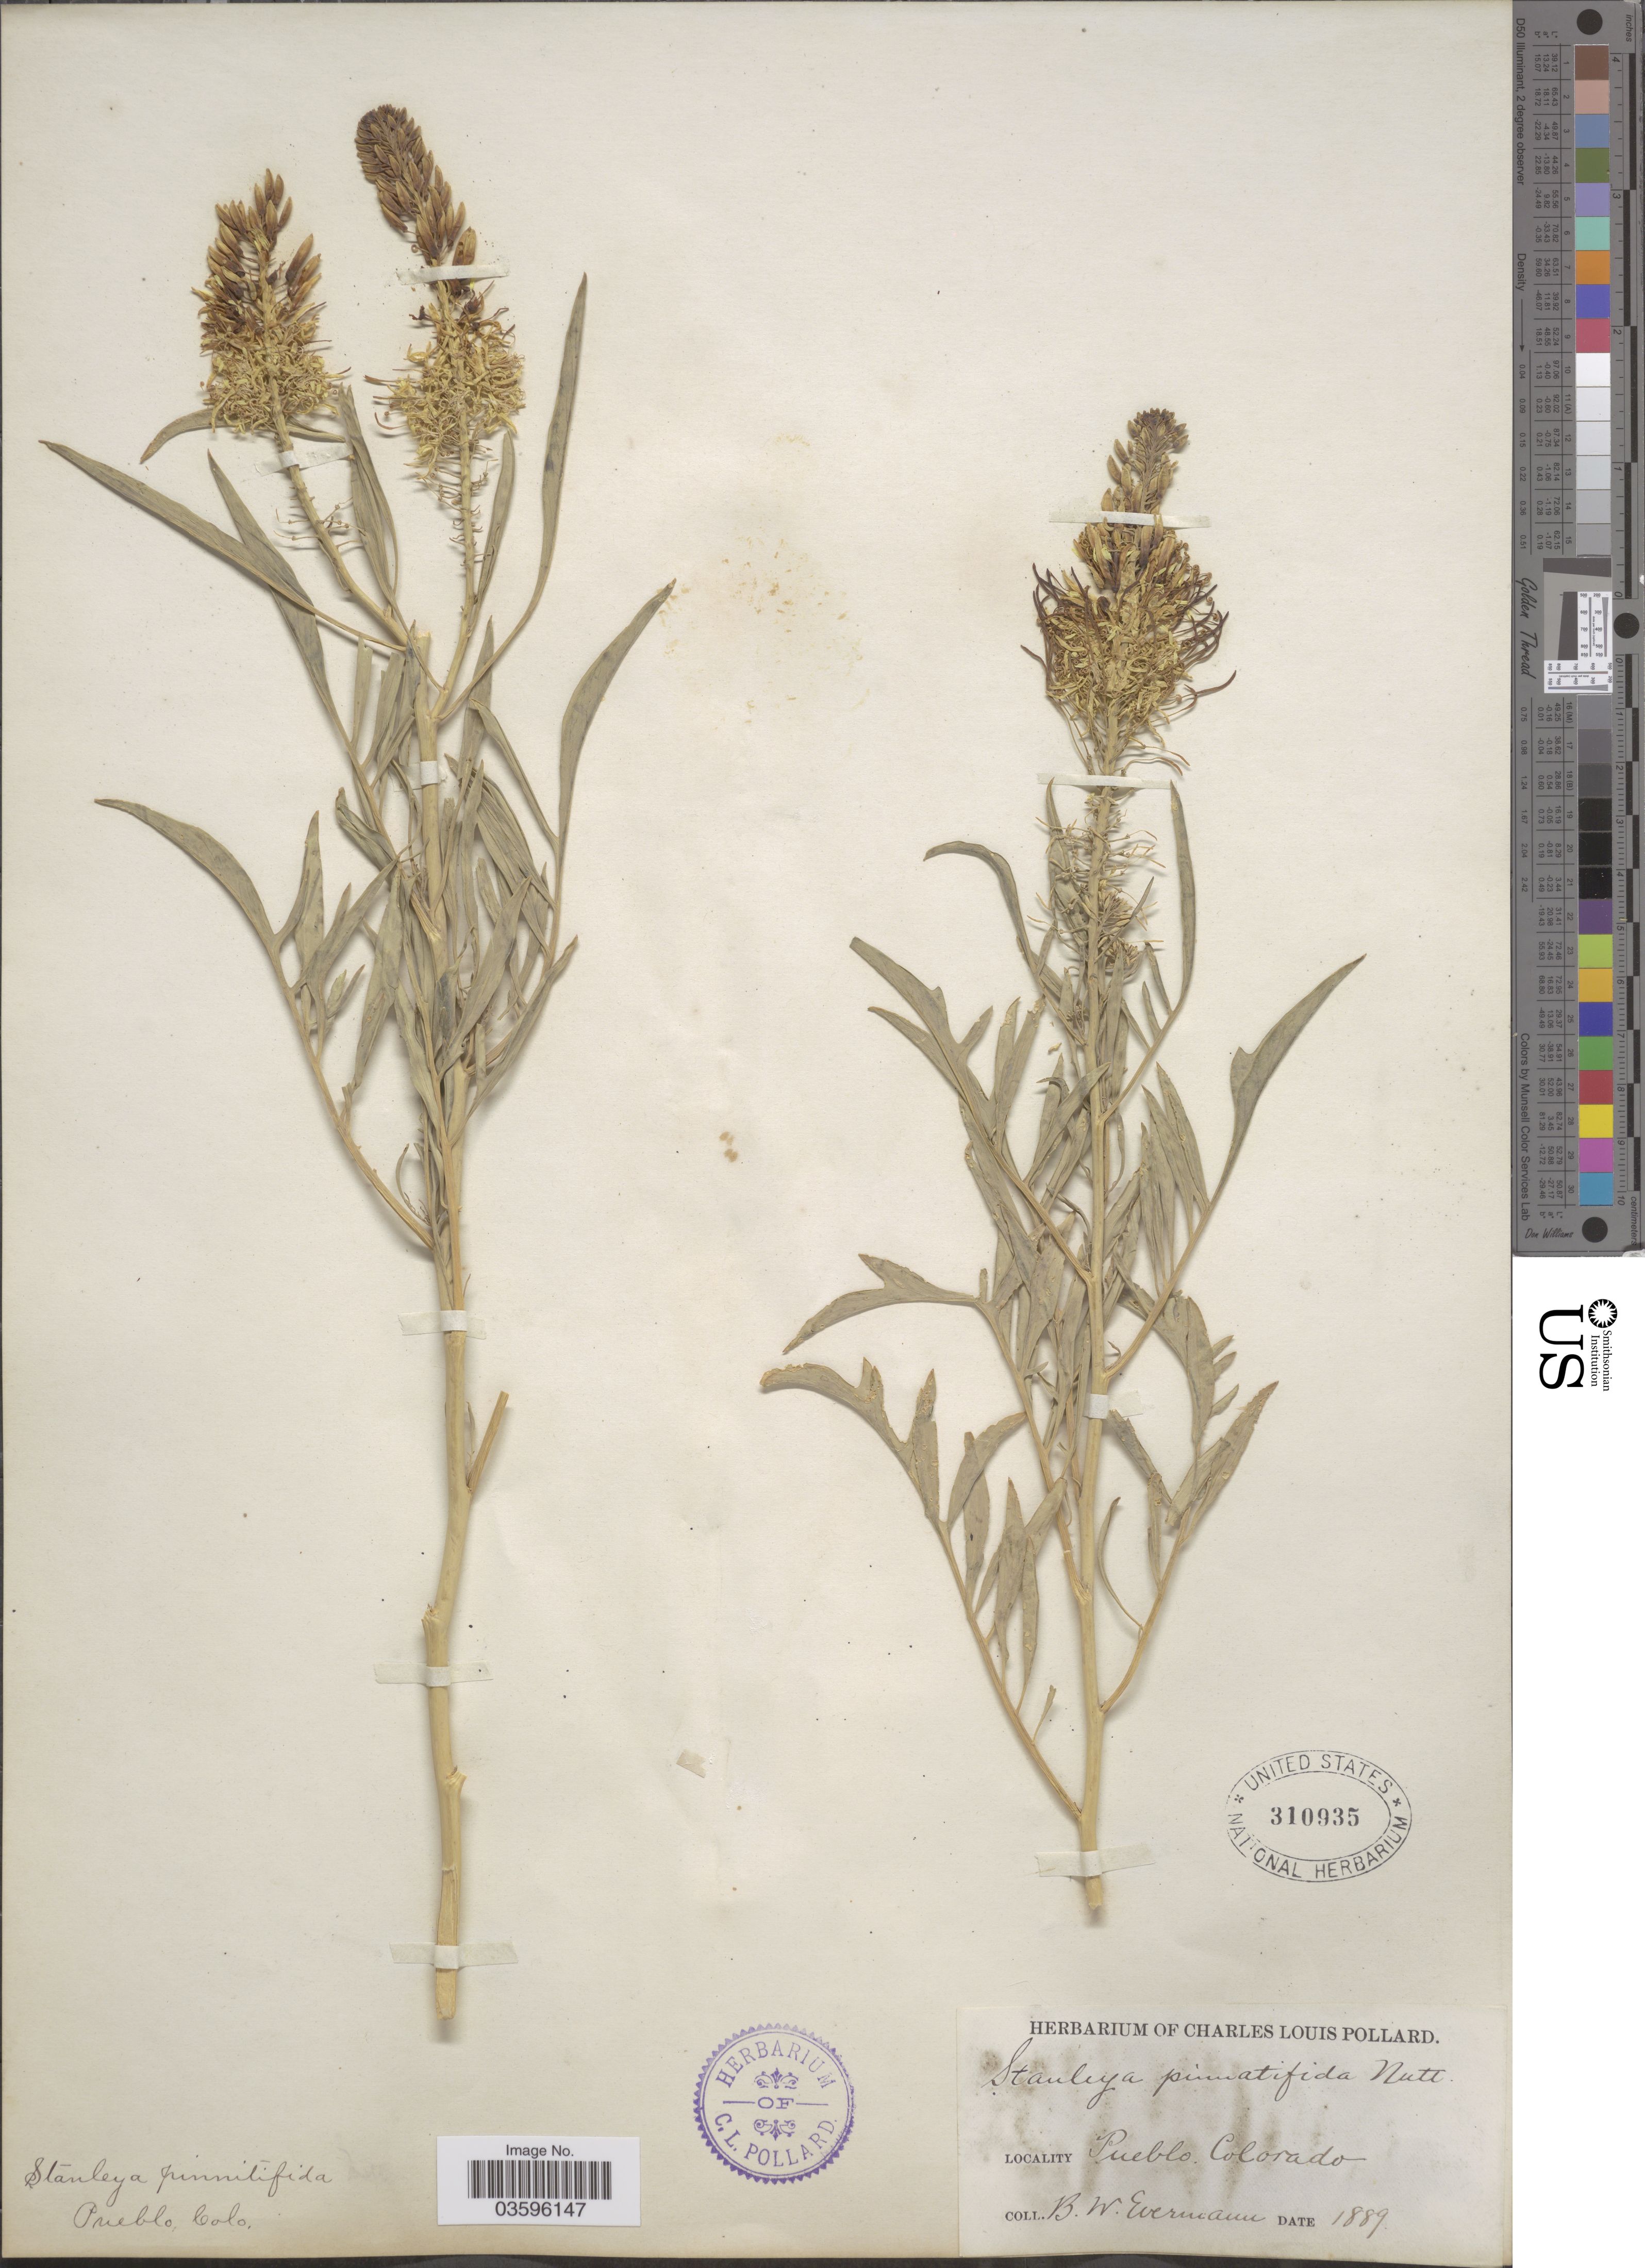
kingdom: Plantae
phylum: Tracheophyta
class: Magnoliopsida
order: Brassicales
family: Brassicaceae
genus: Stanleya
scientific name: Stanleya pinnata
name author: (Pursh) Britton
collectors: B. W. Evermann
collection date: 1889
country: United States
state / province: Colorado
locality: Pueblo.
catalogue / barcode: US 310935